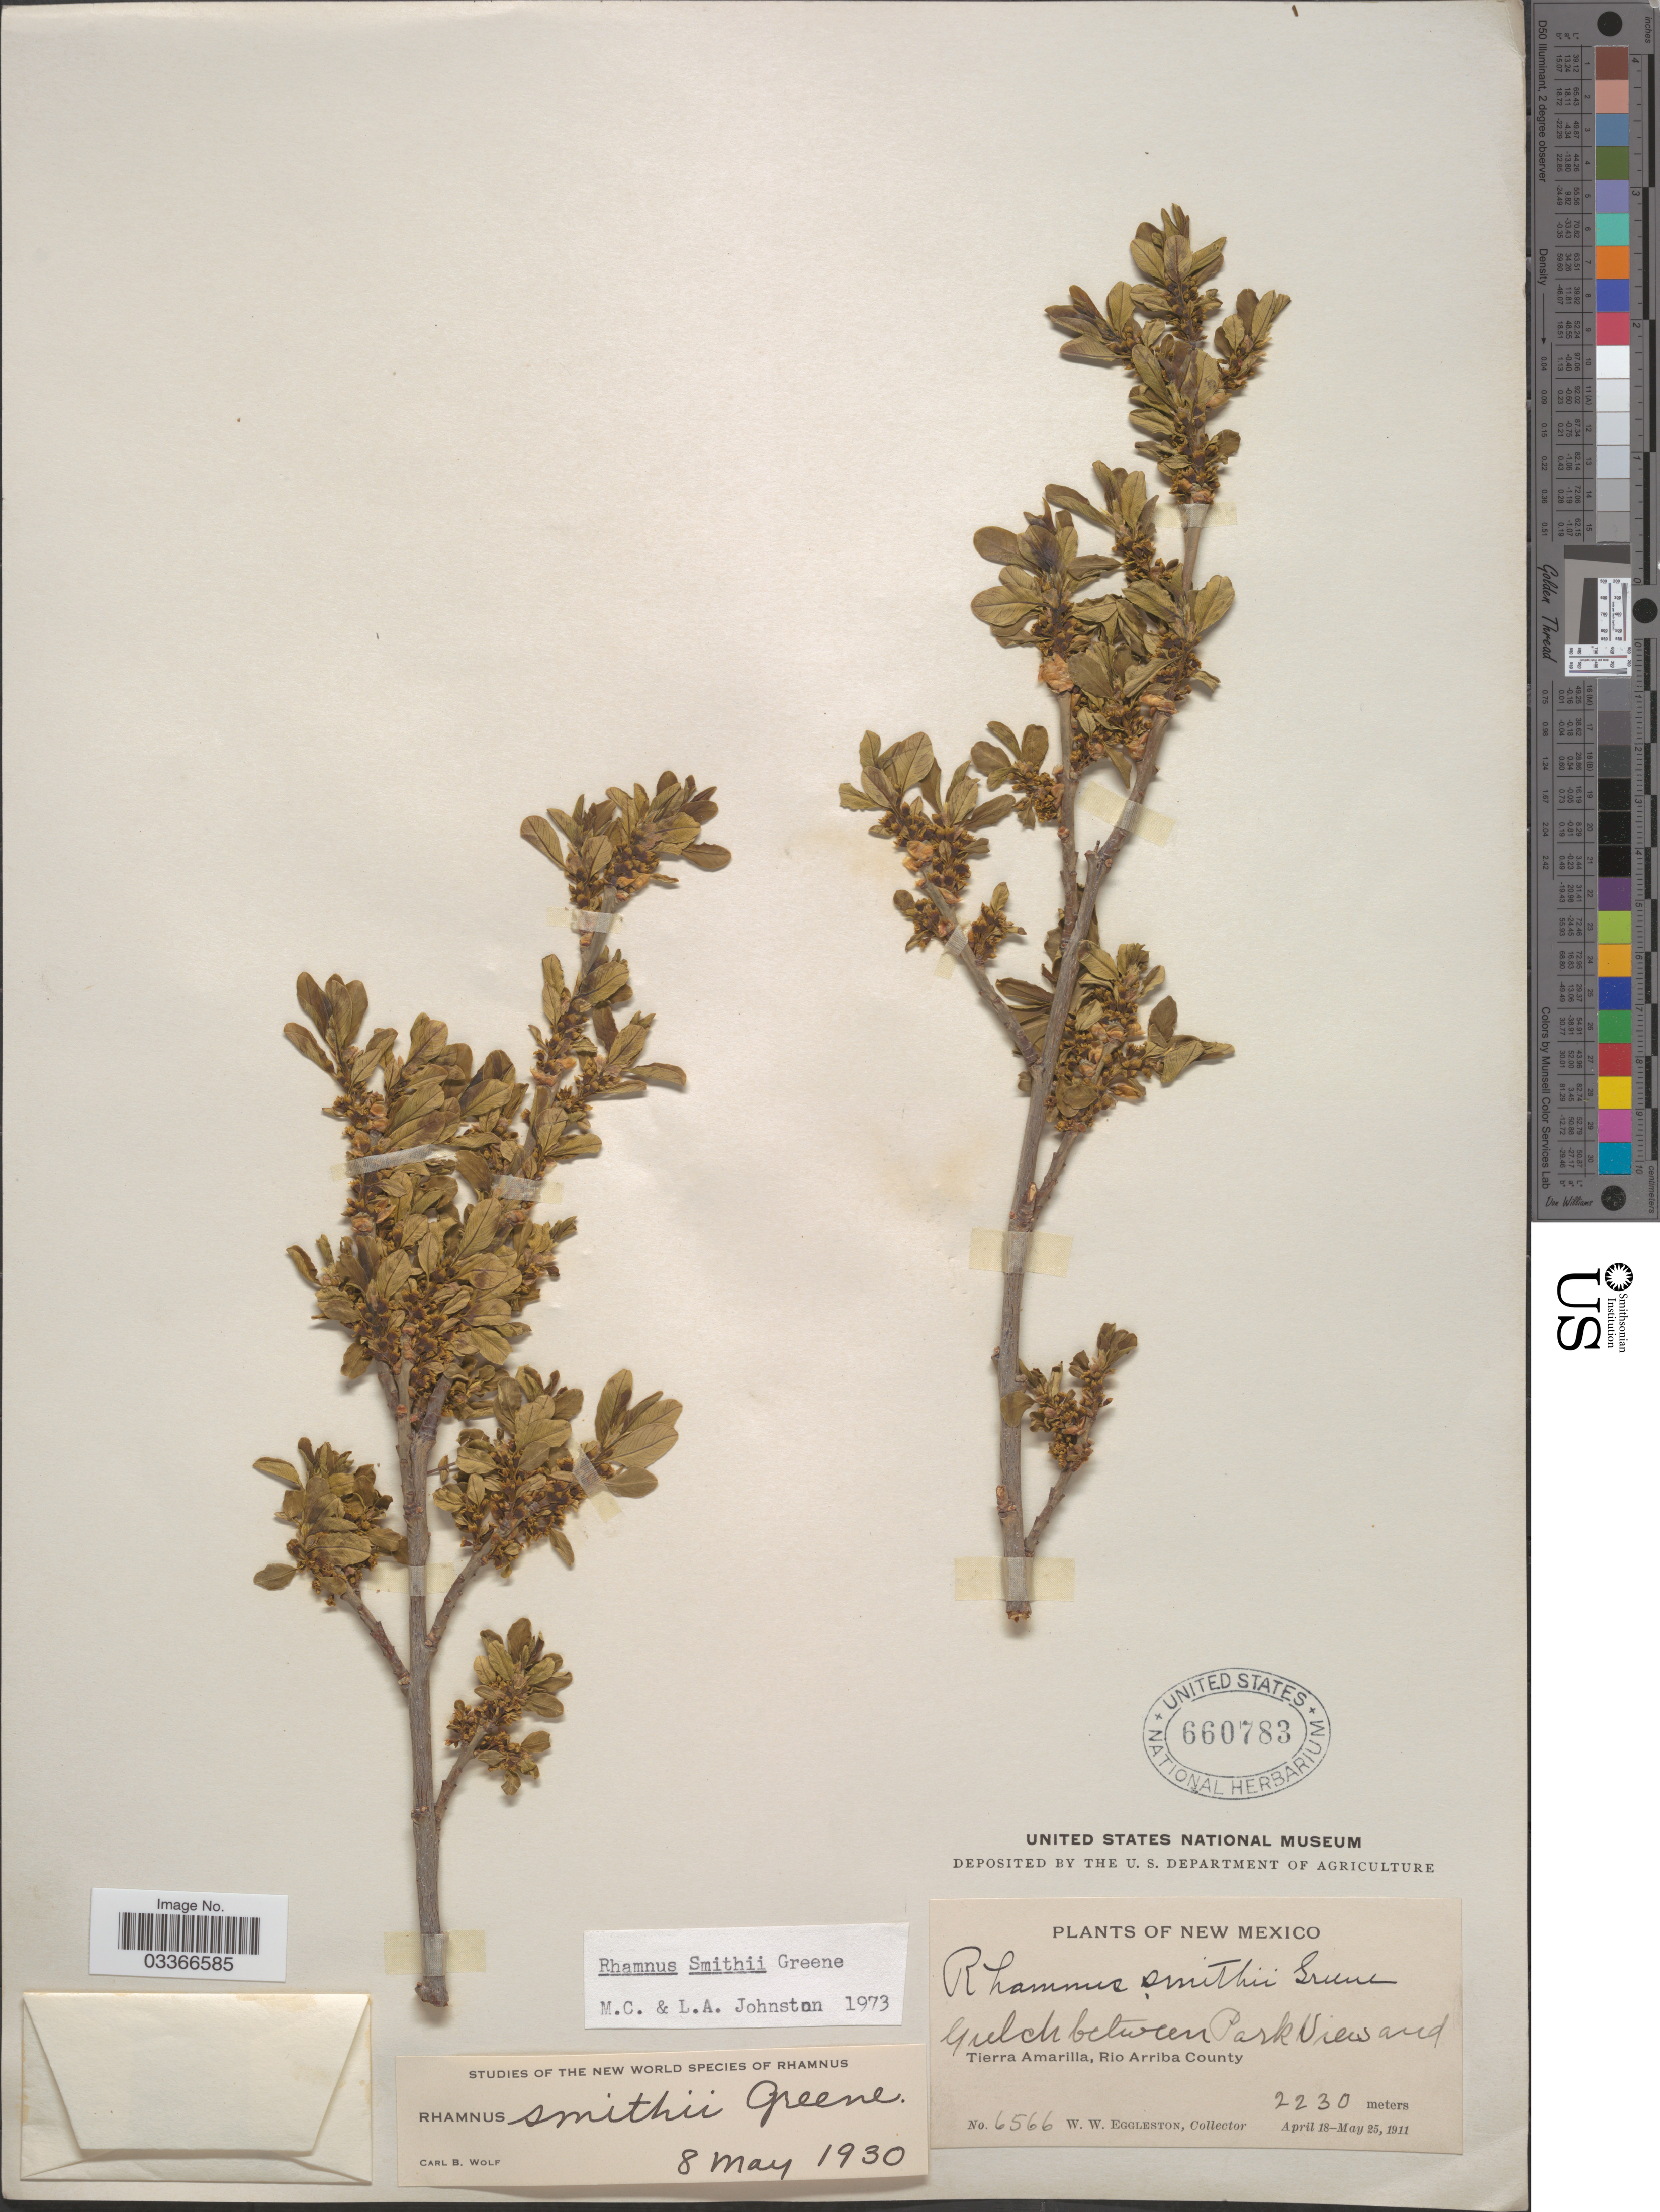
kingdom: Plantae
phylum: Tracheophyta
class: Magnoliopsida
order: Rosales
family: Rhamnaceae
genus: Rhamnus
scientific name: Rhamnus smithii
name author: Greene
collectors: W. W. Eggleston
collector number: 6566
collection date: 1911-04-18/1911-05-25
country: United States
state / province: New Mexico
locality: Gulch between Park View and Tierra Amarilla, Rio Arriba County.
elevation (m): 2230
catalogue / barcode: US 660783